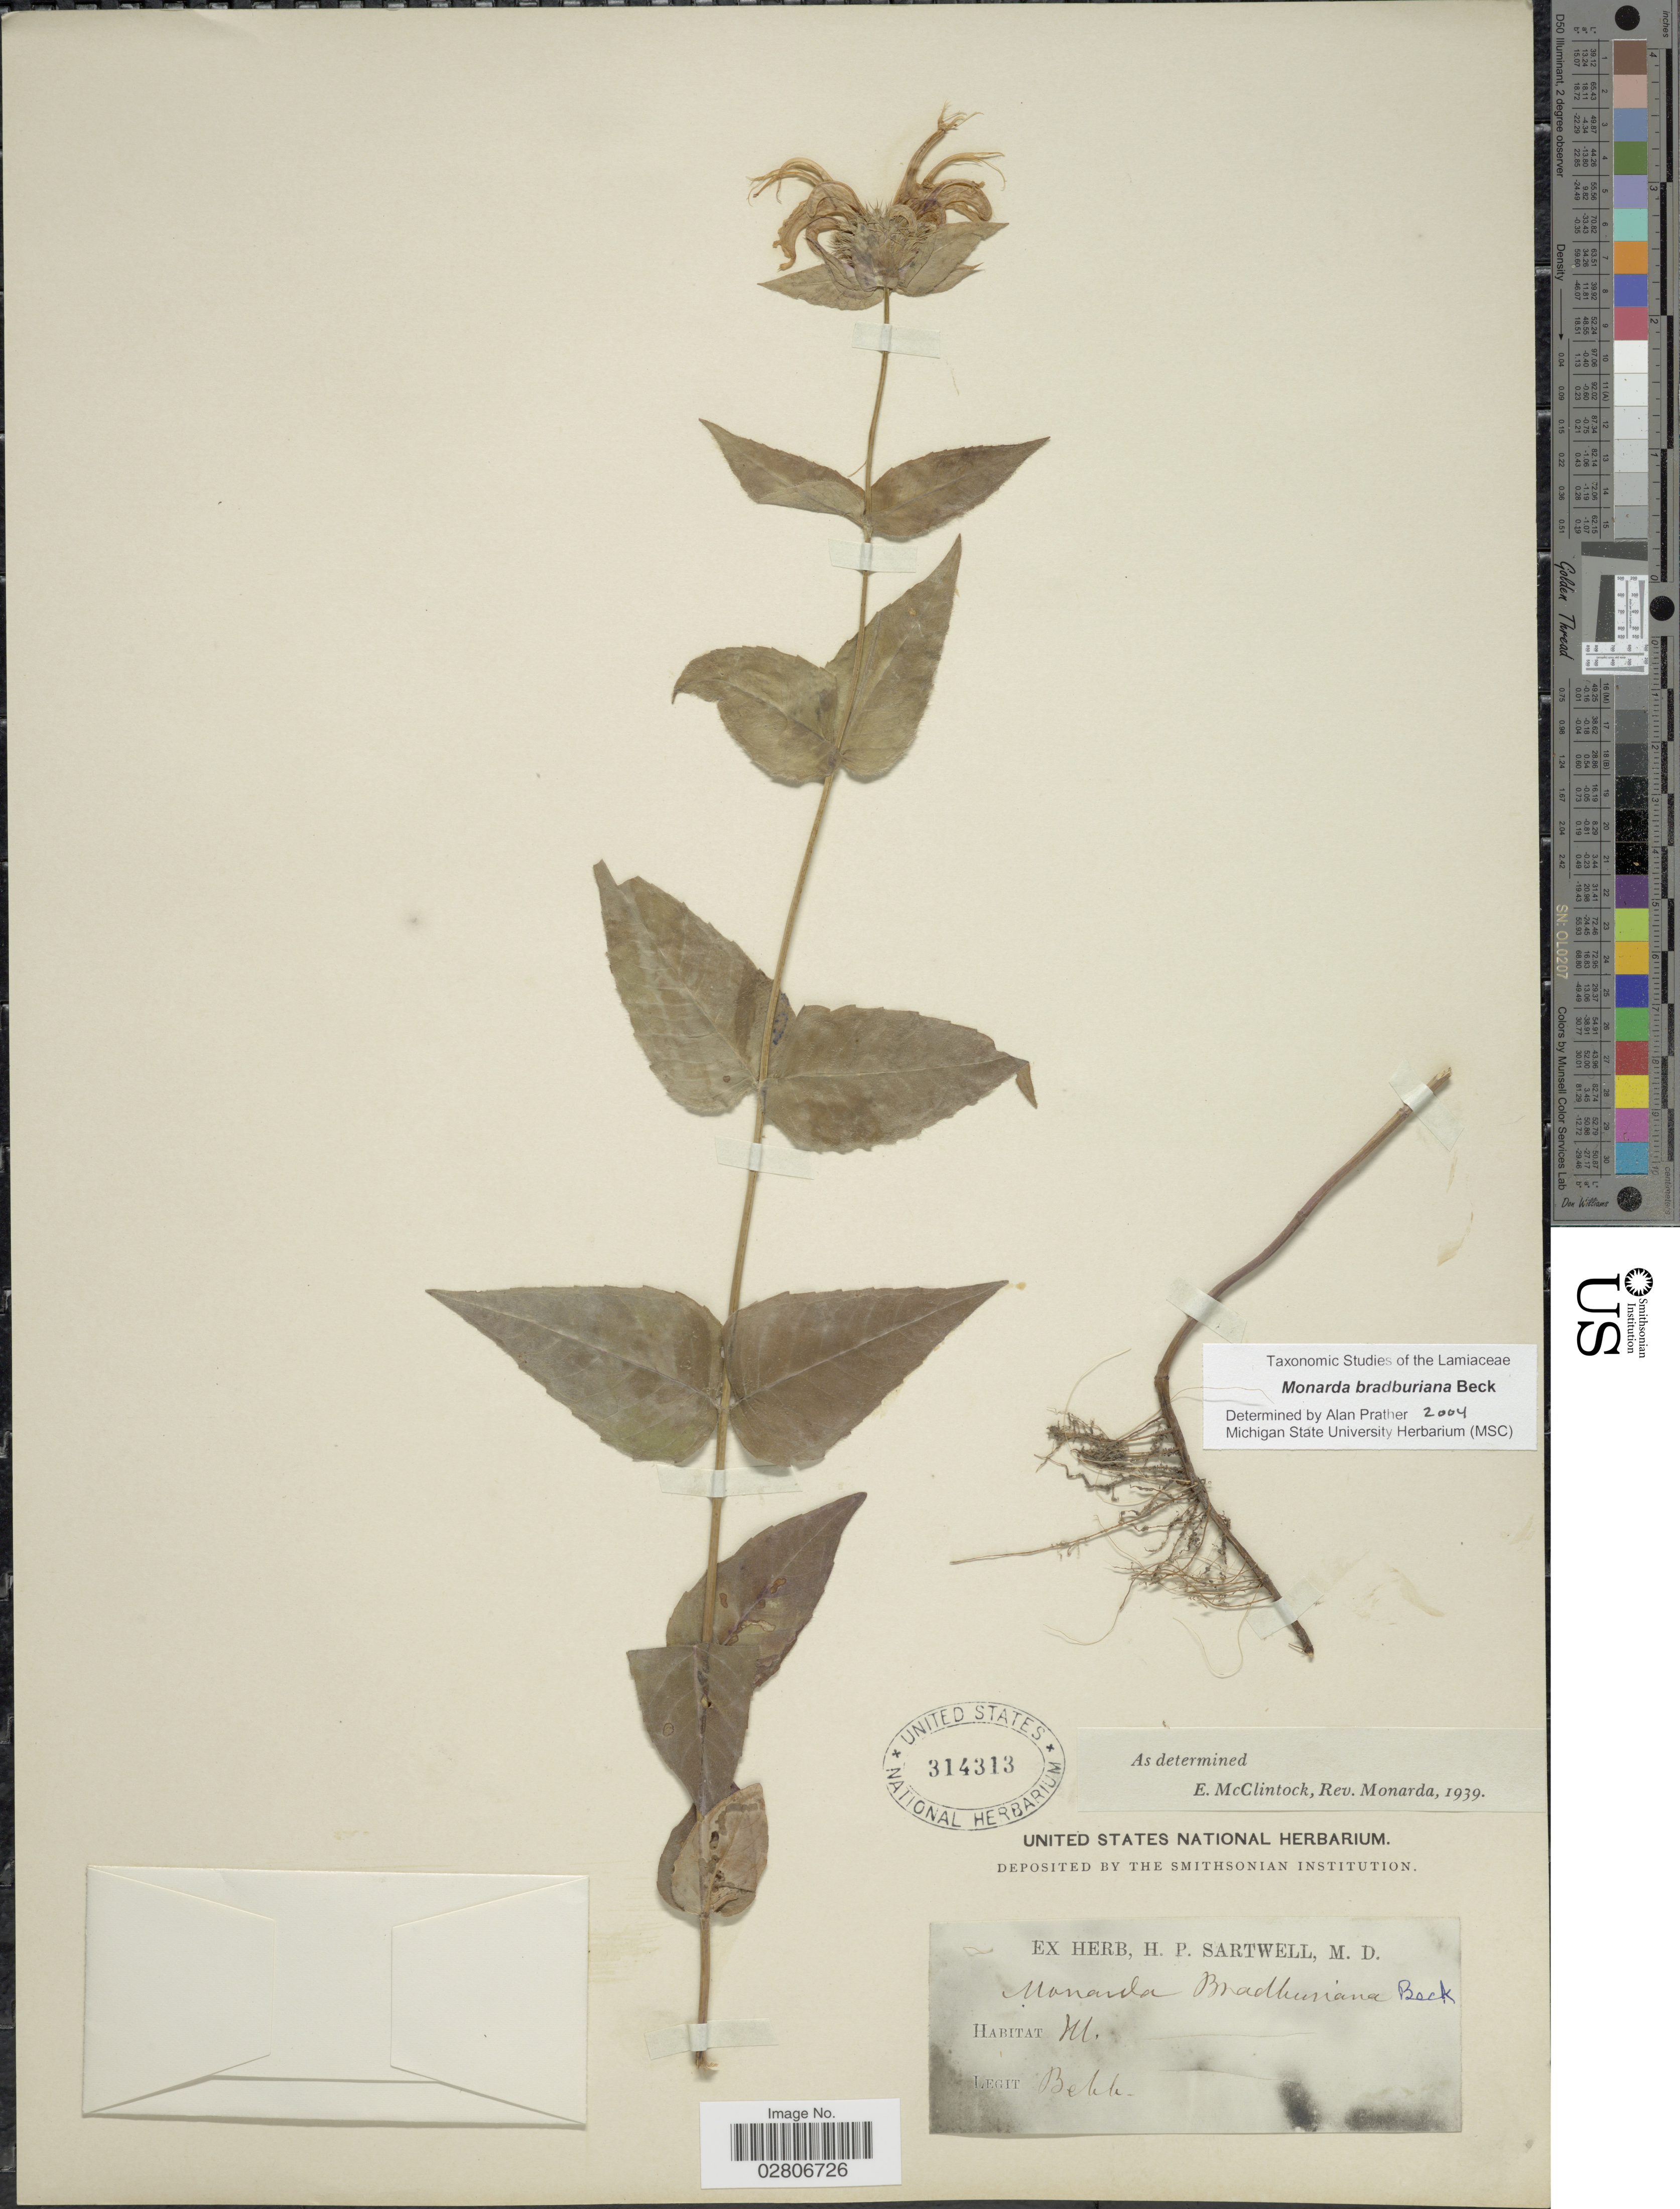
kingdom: Plantae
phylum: Tracheophyta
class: Magnoliopsida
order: Lamiales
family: Lamiaceae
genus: Monarda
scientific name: Monarda bradburiana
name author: L.C. Beck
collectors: Bebb.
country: United States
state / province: Illinois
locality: Ill.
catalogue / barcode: US 314313